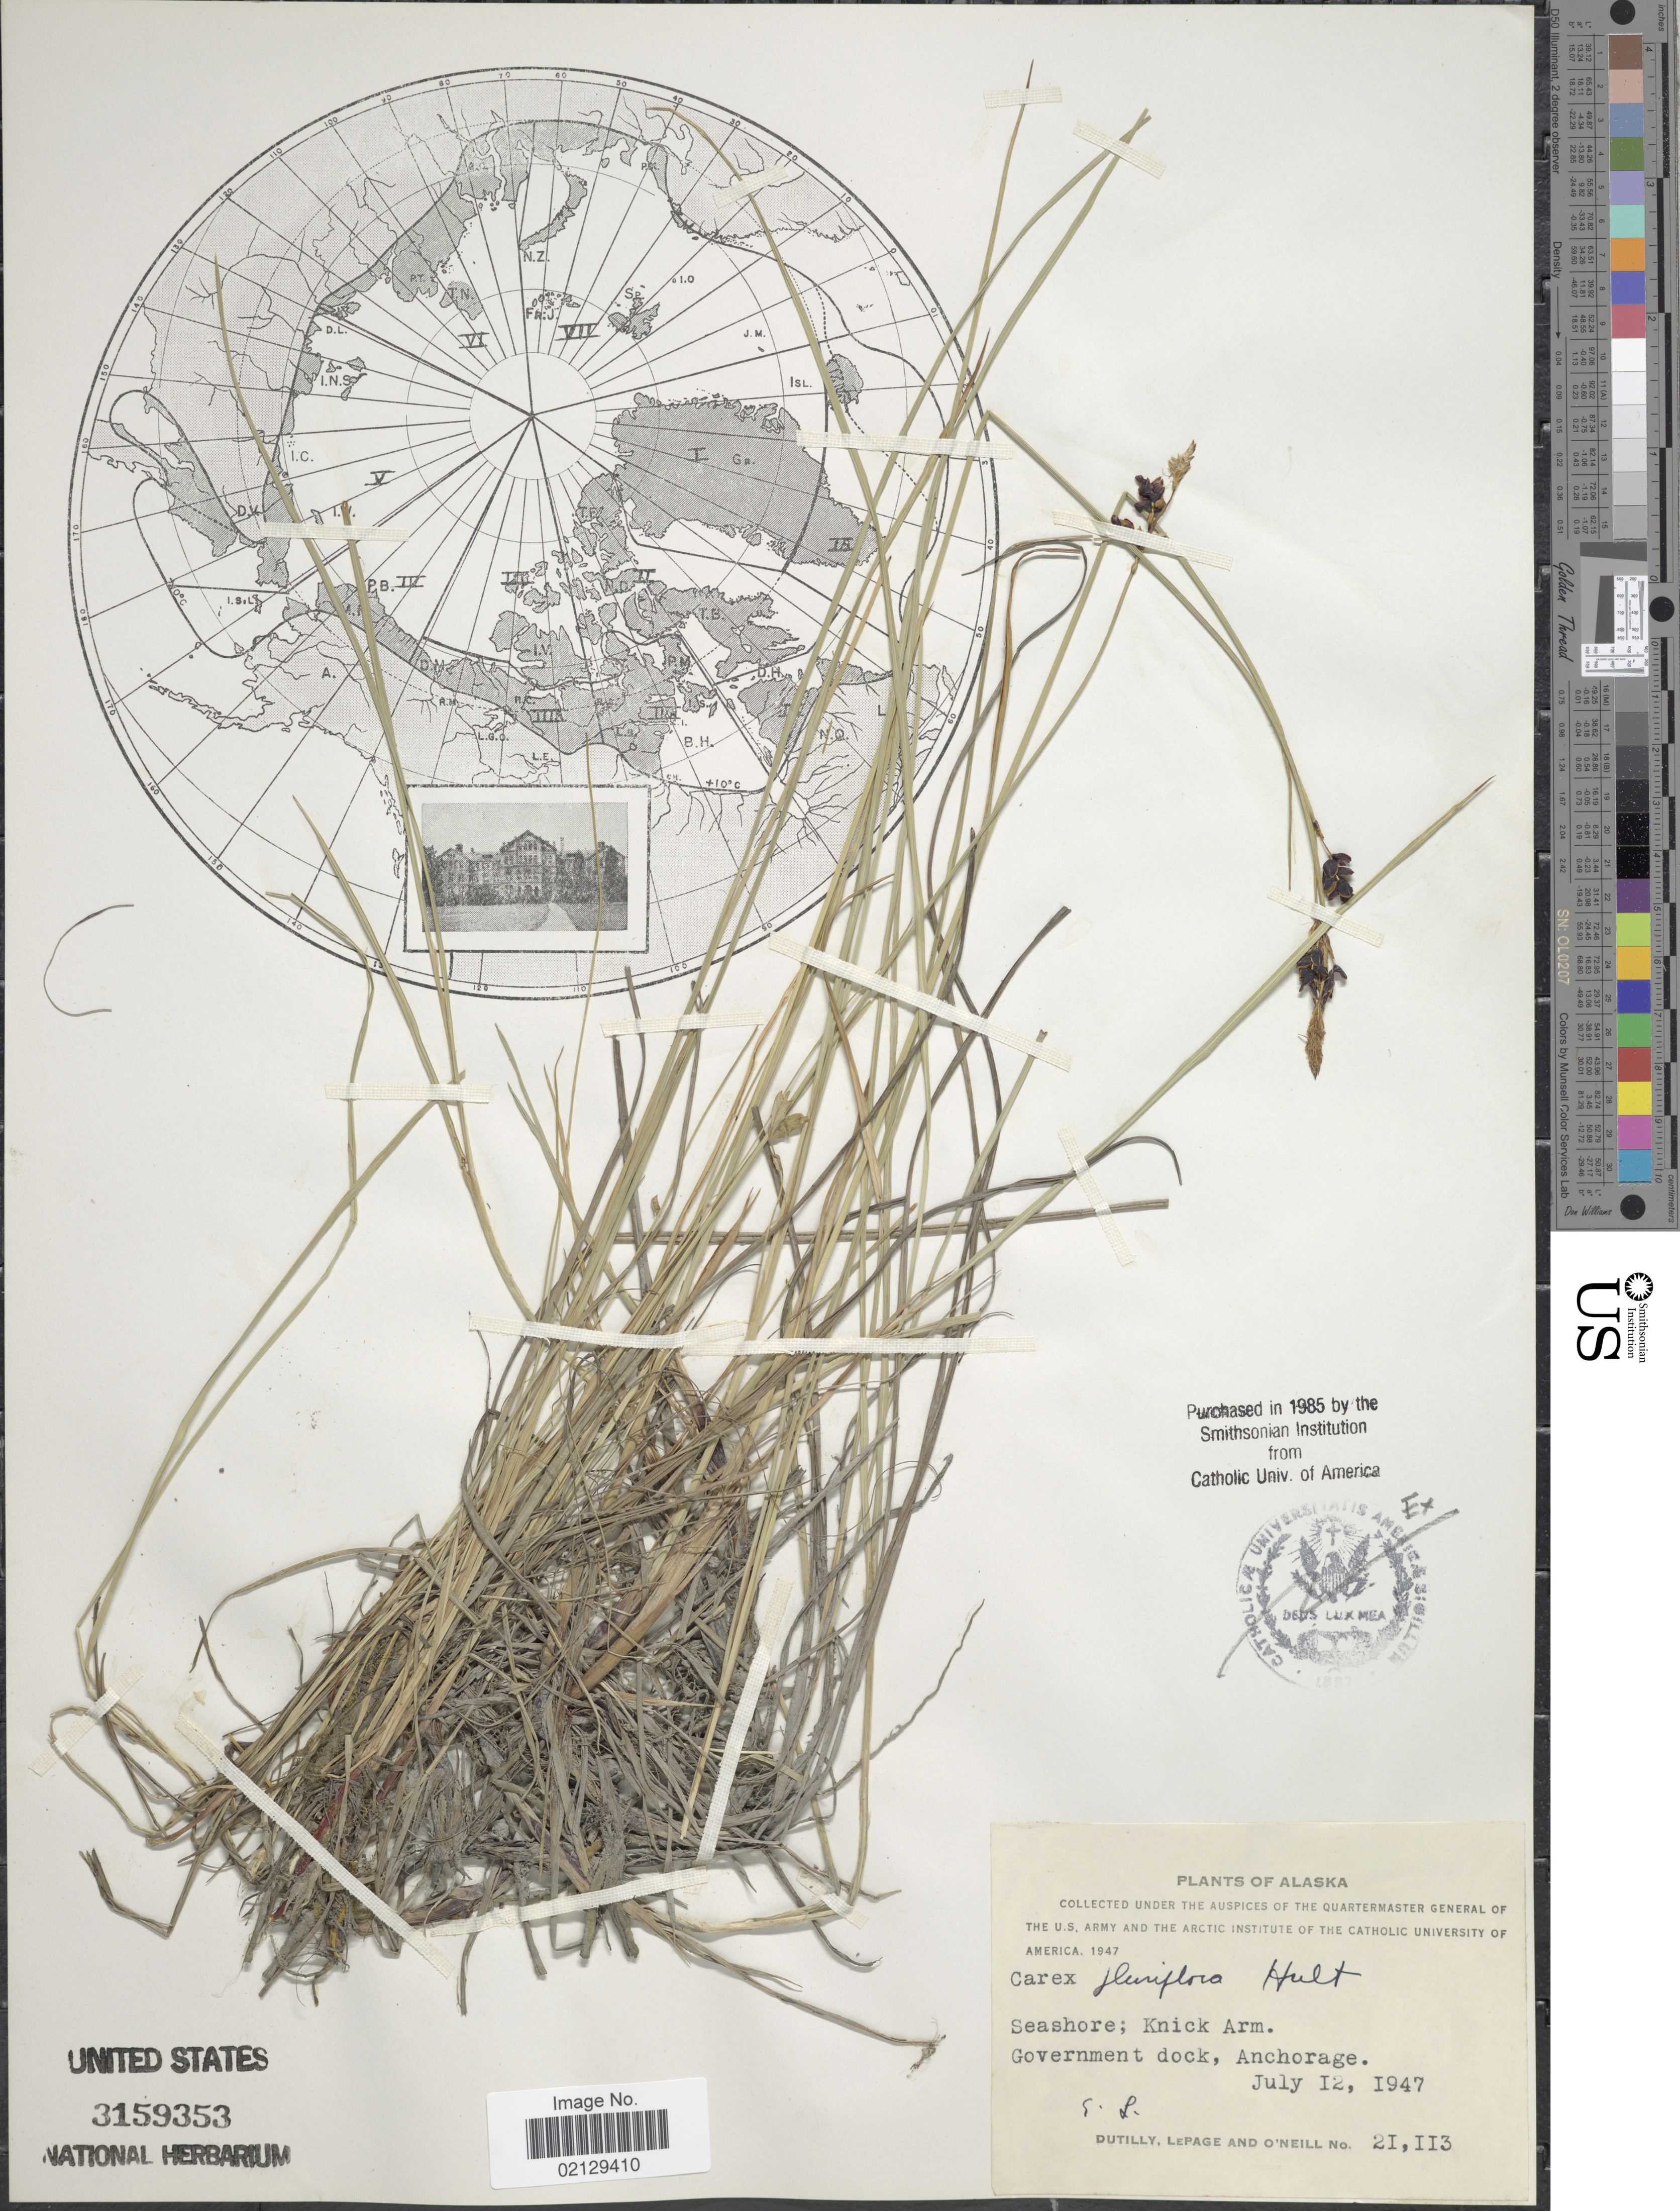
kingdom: Plantae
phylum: Tracheophyta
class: Liliopsida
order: Poales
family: Cyperaceae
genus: Carex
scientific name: Carex pluriflora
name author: Hultén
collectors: -. Dutilly, -. LePage & O' Neill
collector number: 21113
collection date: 1947-07-12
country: United States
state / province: Alaska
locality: Seashore, Goverment dock, Anchorage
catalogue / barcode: US 3159353